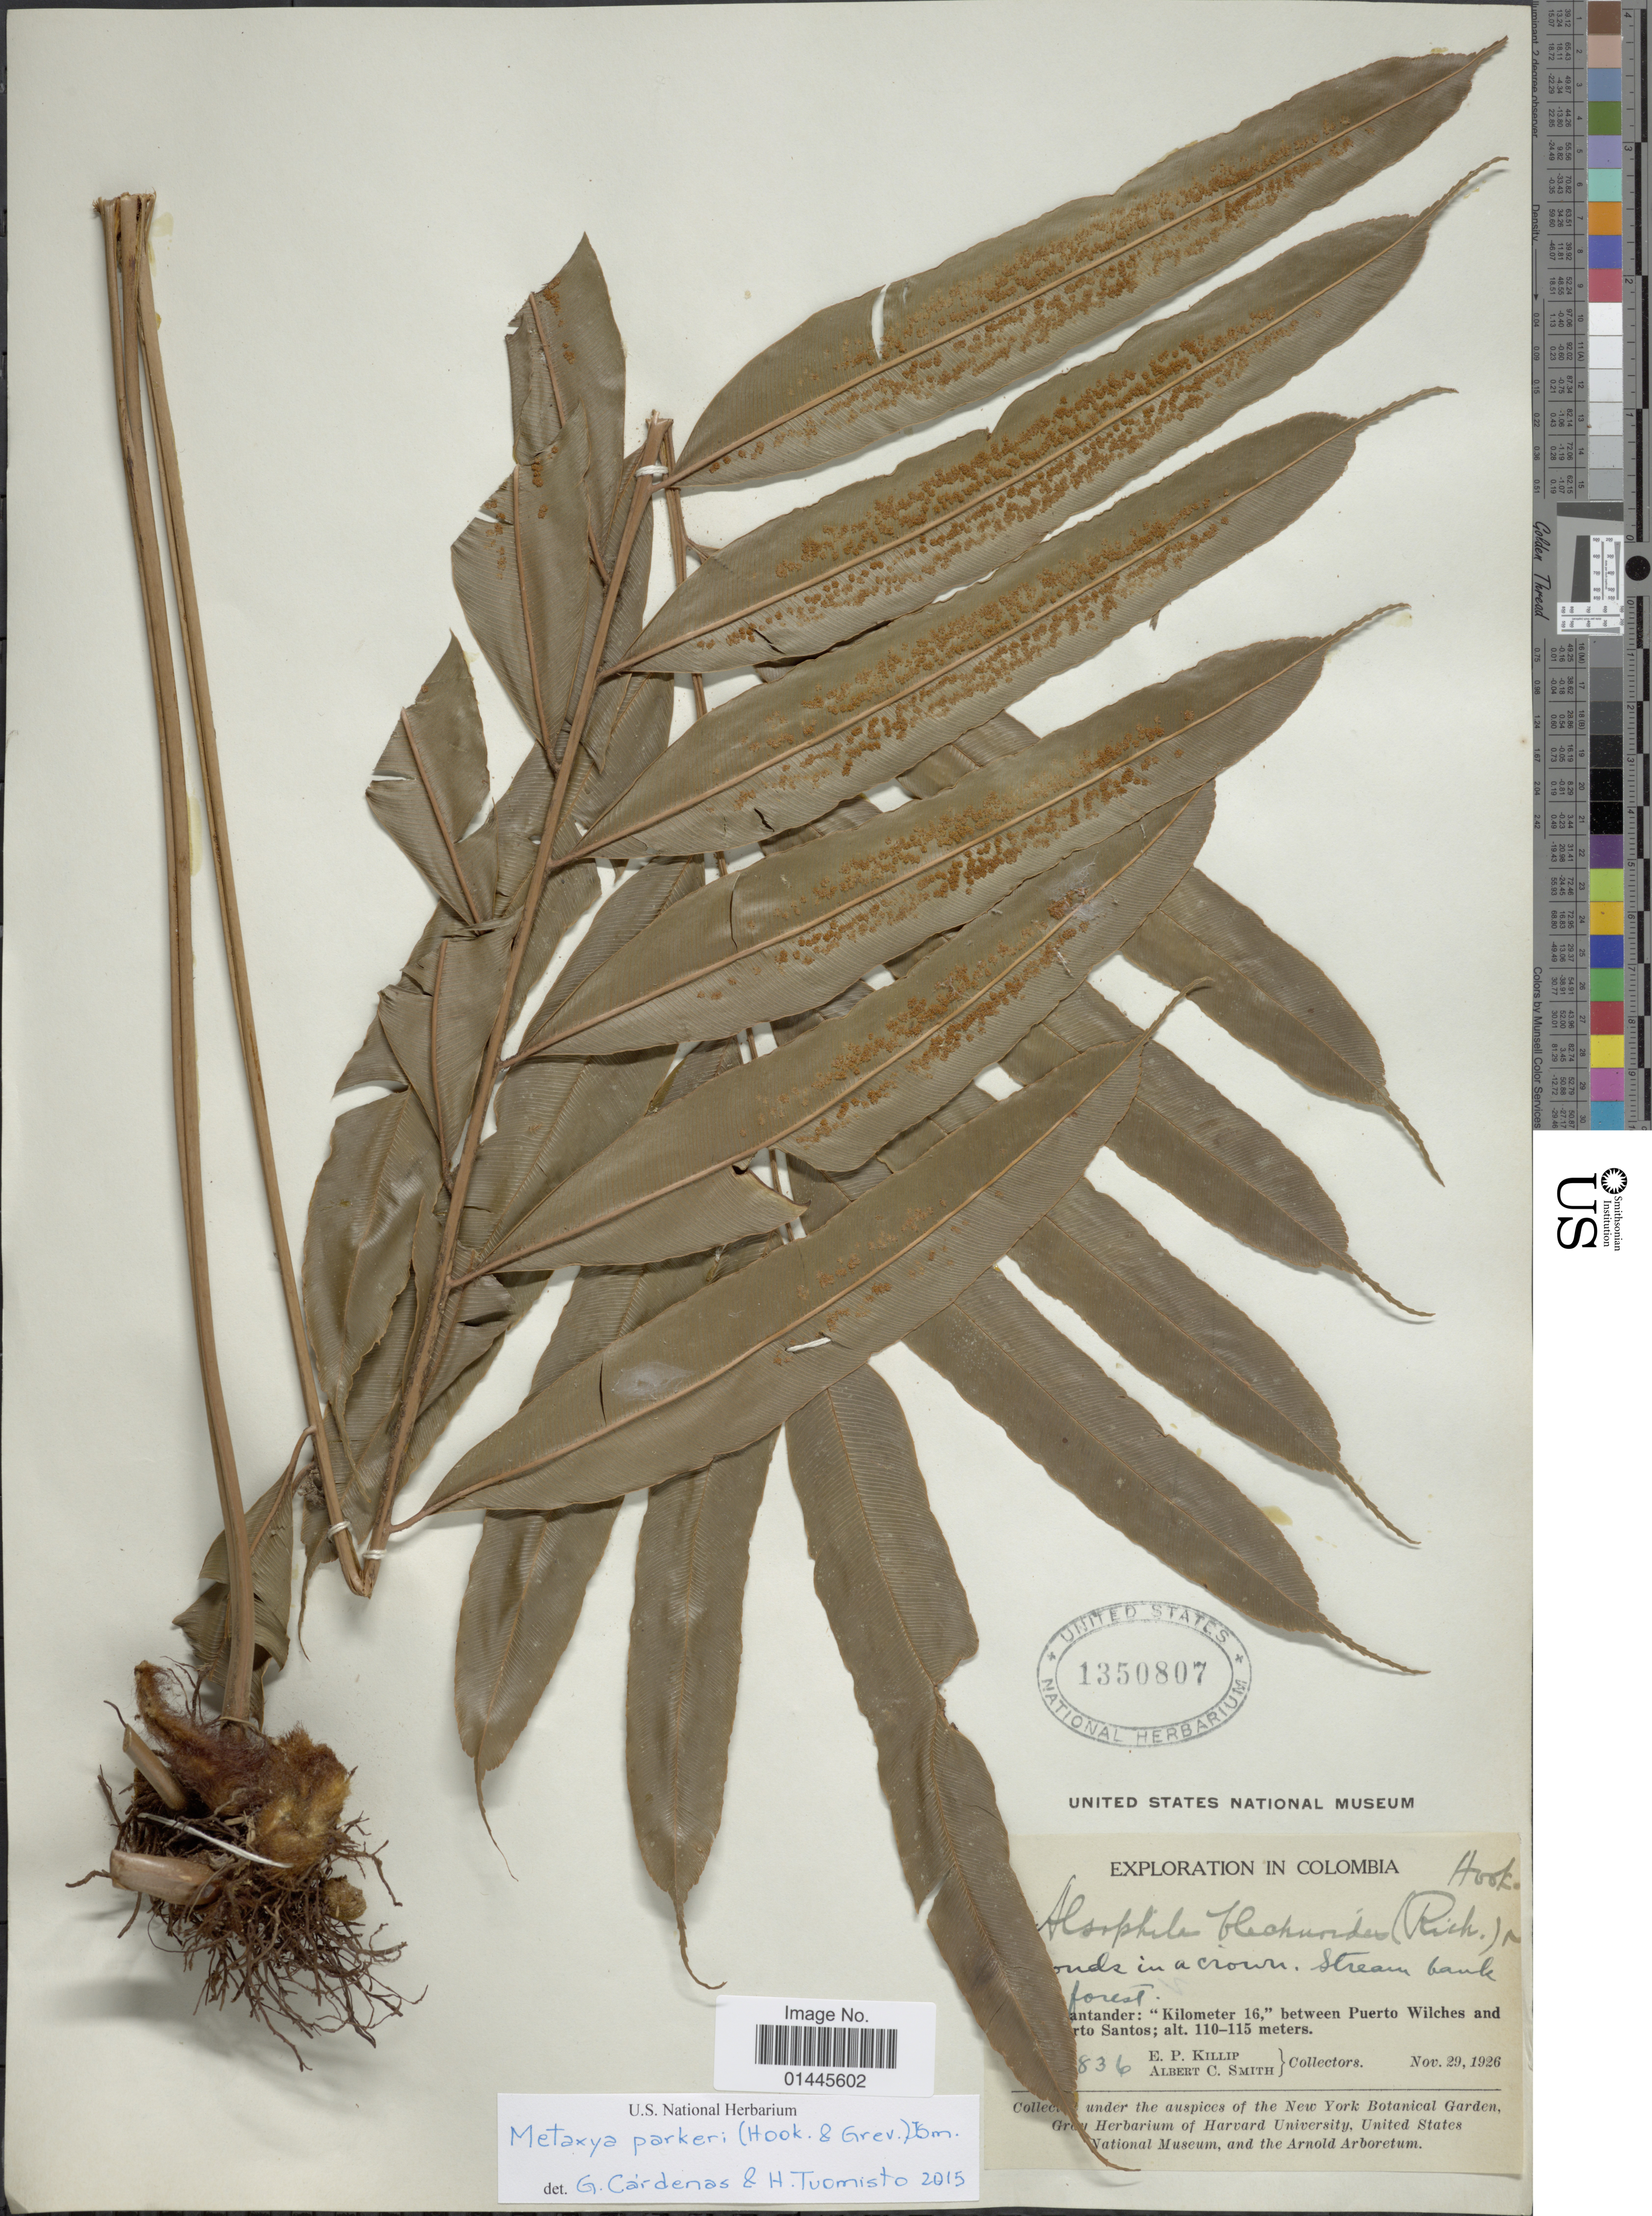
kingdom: Plantae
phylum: Tracheophyta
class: Polypodiopsida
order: Cyatheales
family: Metaxyaceae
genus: Metaxya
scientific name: Metaxya parkeri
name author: (Hook. & Grev.) J. Sm.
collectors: E. P. Killip & A. C. Smith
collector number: ..836!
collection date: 1926-11-29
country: Colombia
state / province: Santander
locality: Santander: "Kilometer 16,"between Puerto Wilches and Puerto Santos.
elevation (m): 110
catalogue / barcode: US 1350807